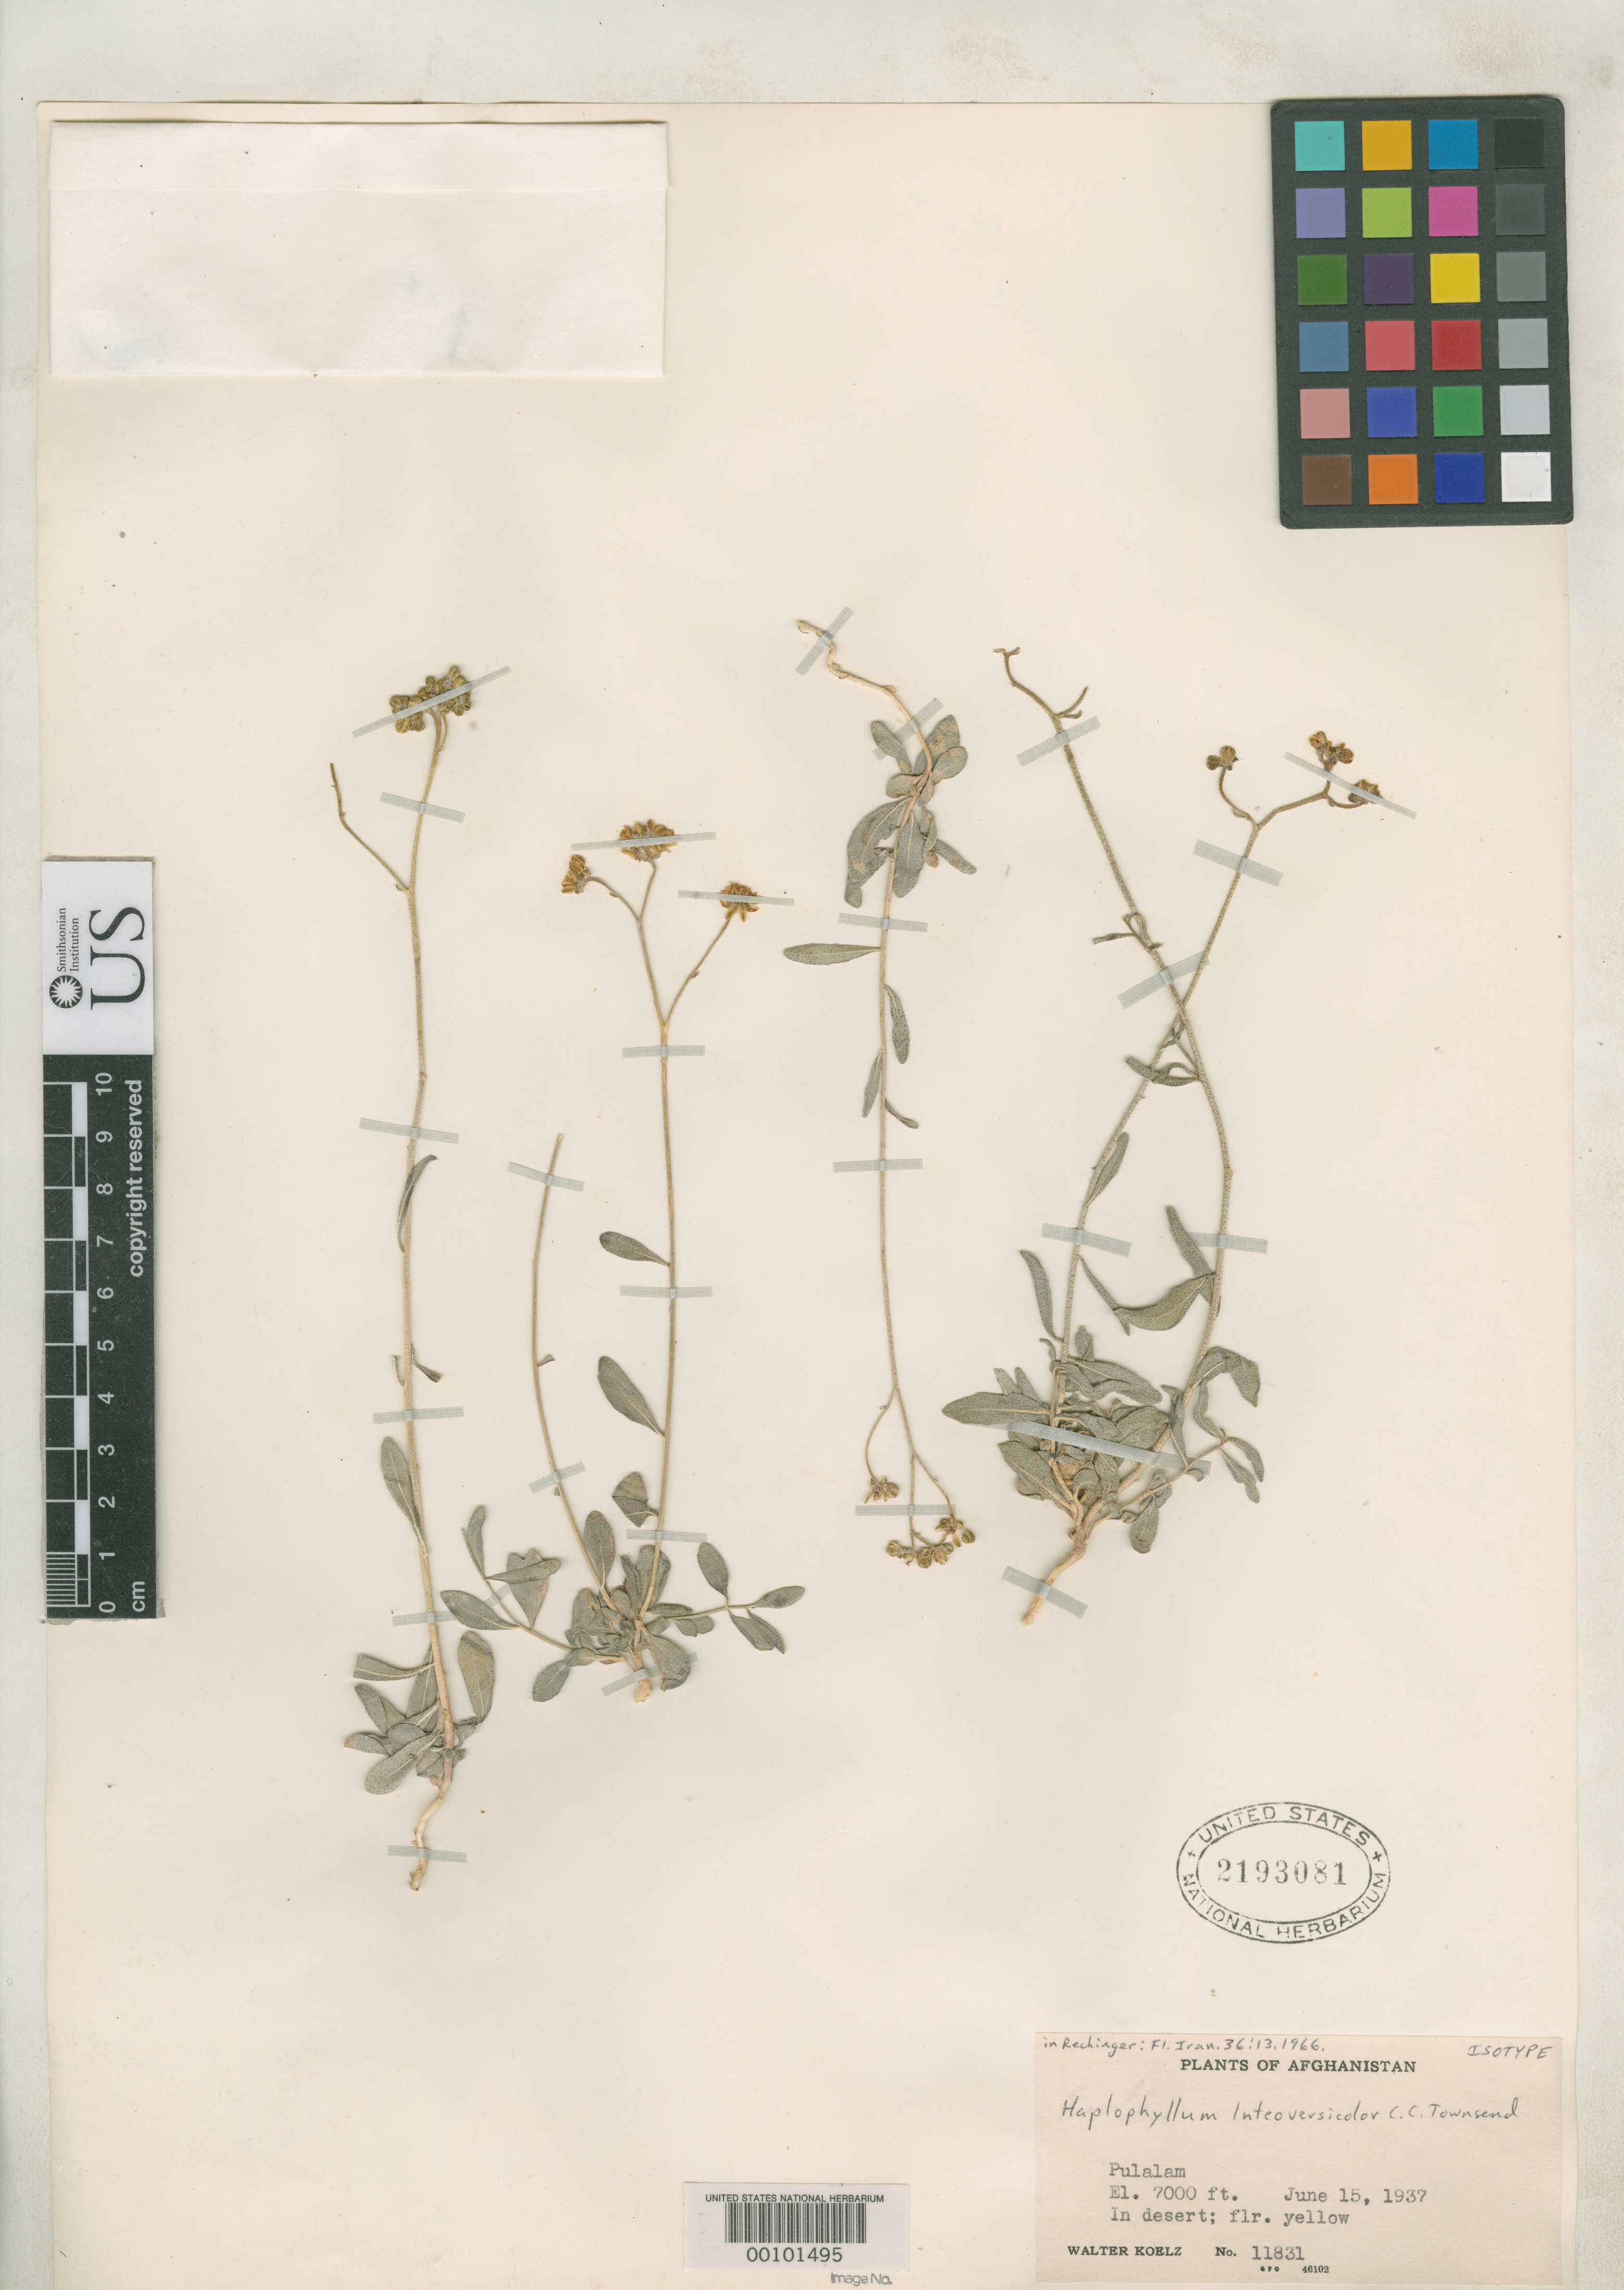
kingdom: Plantae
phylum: Tracheophyta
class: Magnoliopsida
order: Sapindales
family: Rutaceae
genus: Haplophyllum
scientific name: Haplophyllum luteoversicolor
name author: C. C. Towns. in Rech. f.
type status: Isotype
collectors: W. N. Koelz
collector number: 11831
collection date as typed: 15 Jun 1937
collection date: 1937-06-15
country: Afghanistan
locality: Kabal, Pul-ialam.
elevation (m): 2134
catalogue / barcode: US 2193081